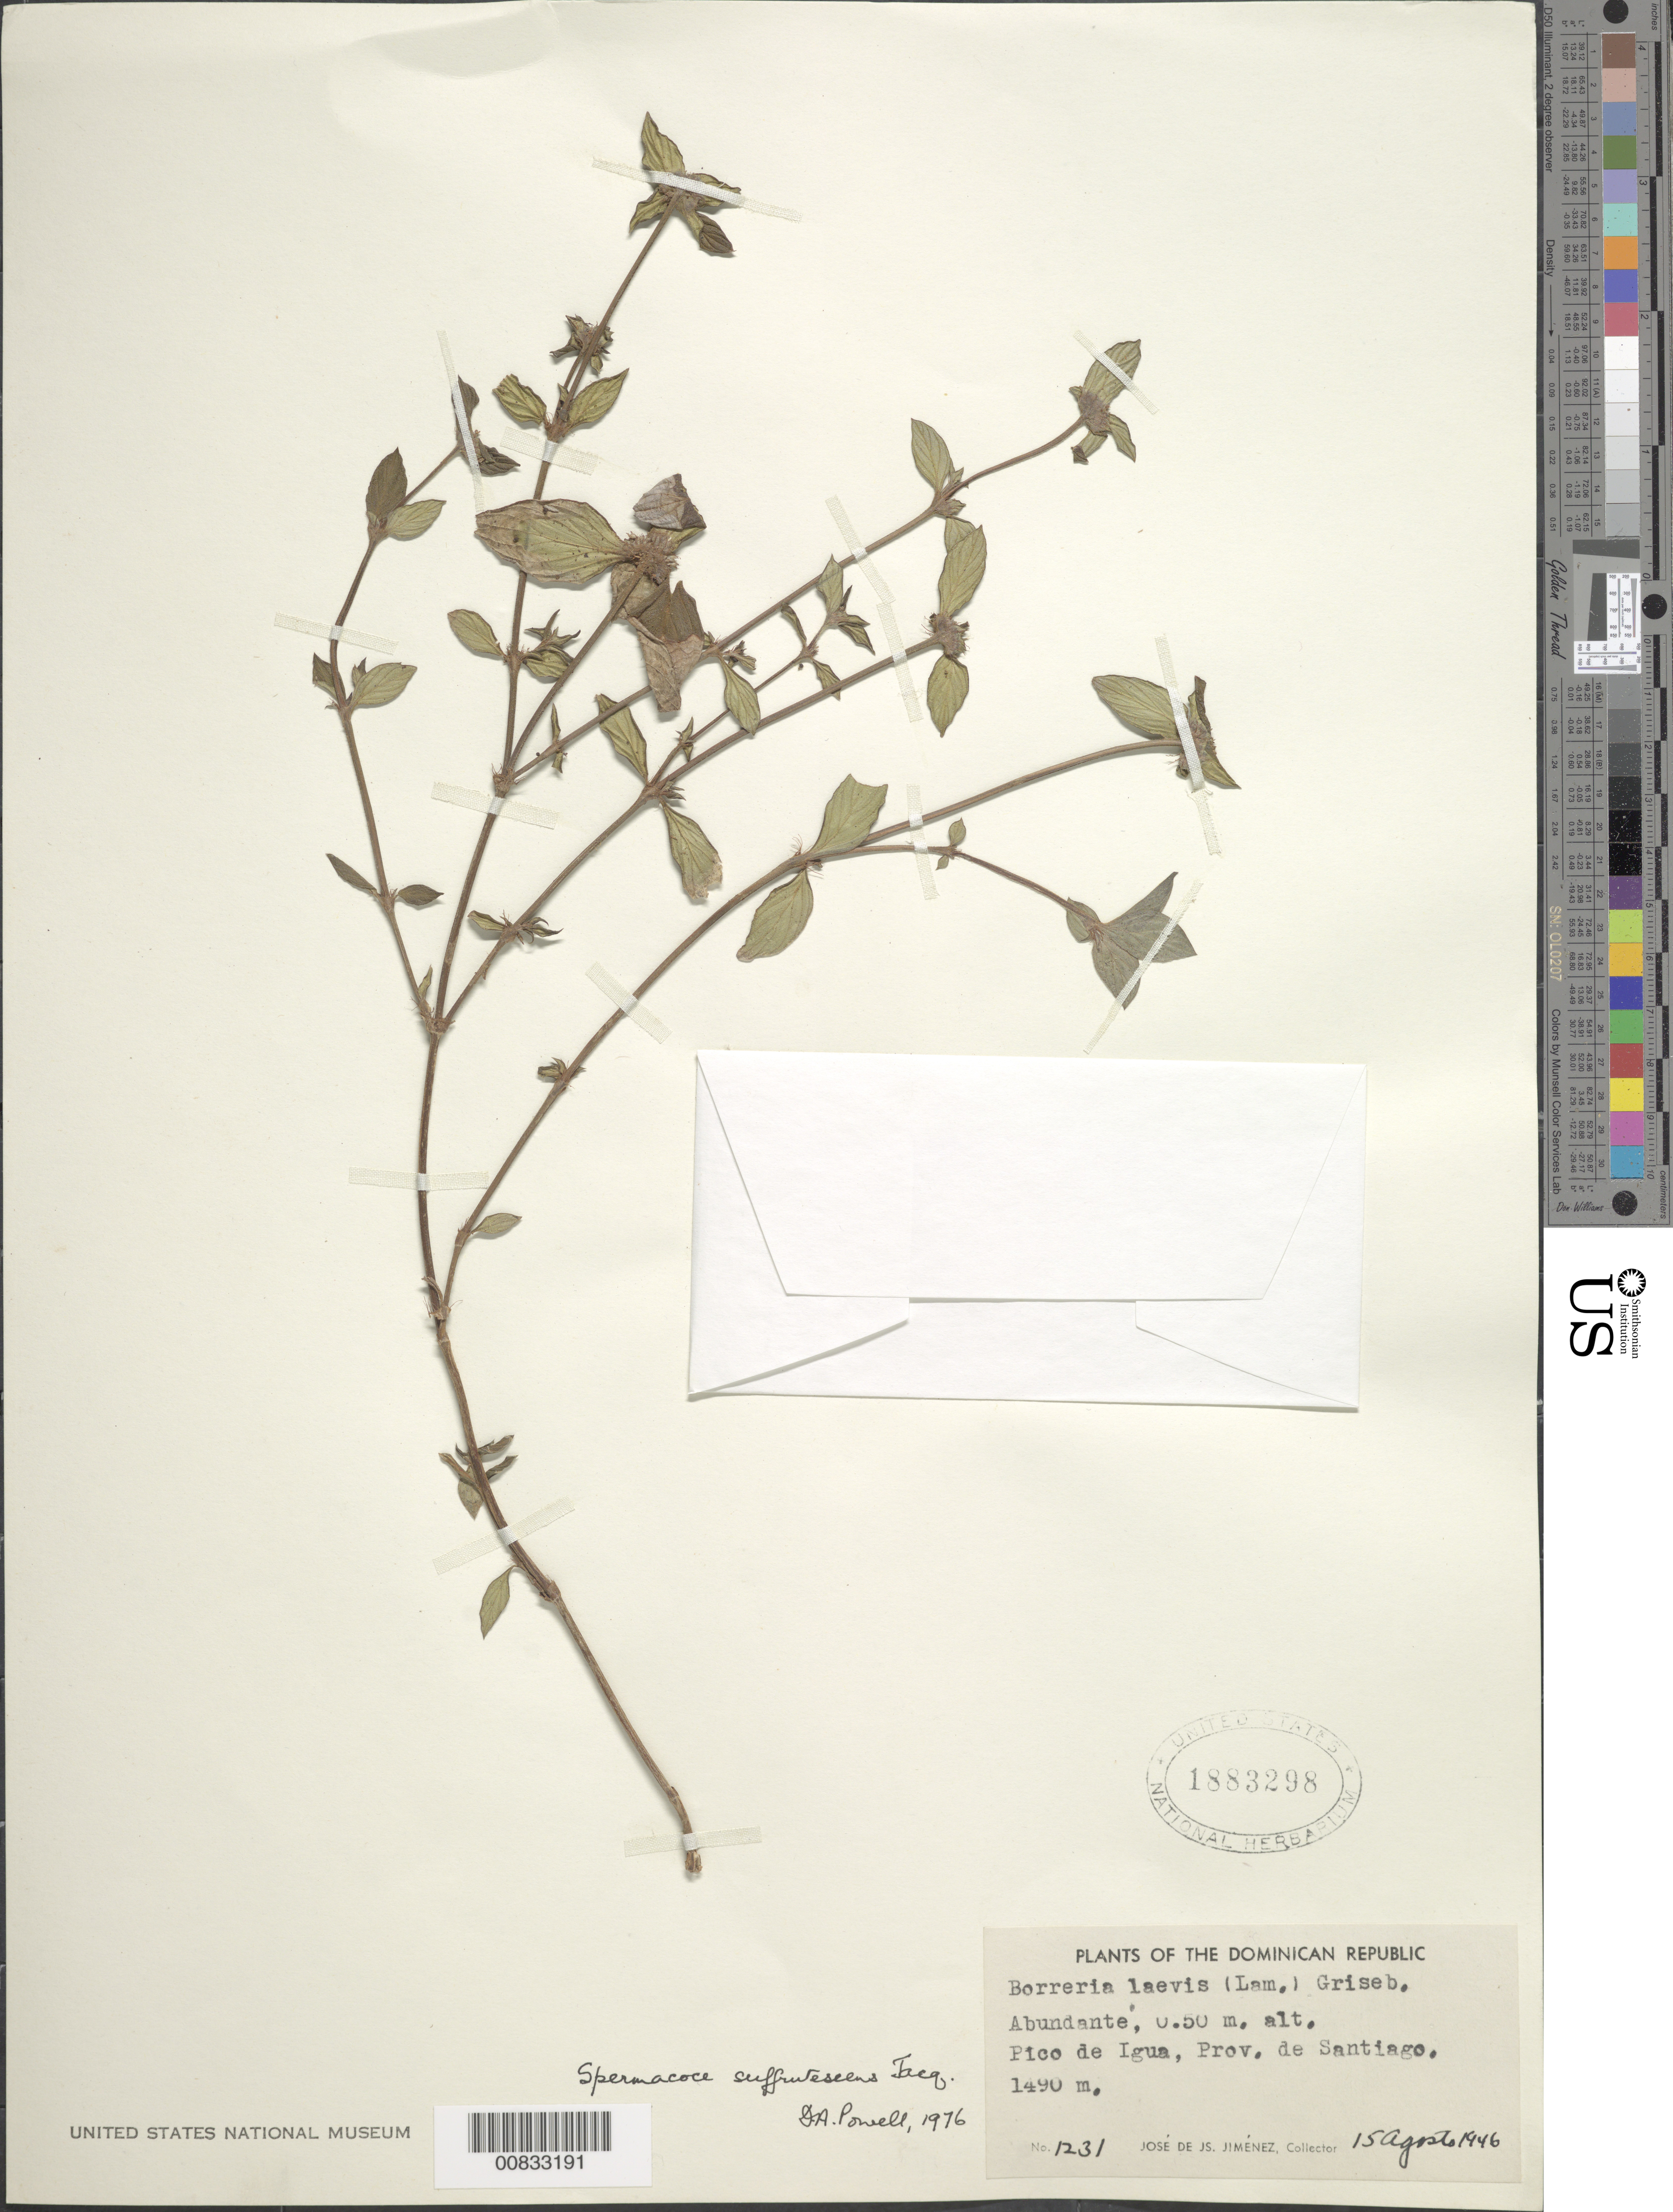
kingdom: Plantae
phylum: Tracheophyta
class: Magnoliopsida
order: Gentianales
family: Rubiaceae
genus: Spermacoce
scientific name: Spermacoce remota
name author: Lam.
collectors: J. J. Jiménez Almonte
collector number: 1231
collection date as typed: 15 Aug 1946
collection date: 1946-08-15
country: Dominican Republic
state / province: Santiago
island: Hispaniola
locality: Pico de Igua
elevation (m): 1490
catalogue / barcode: US 1883298